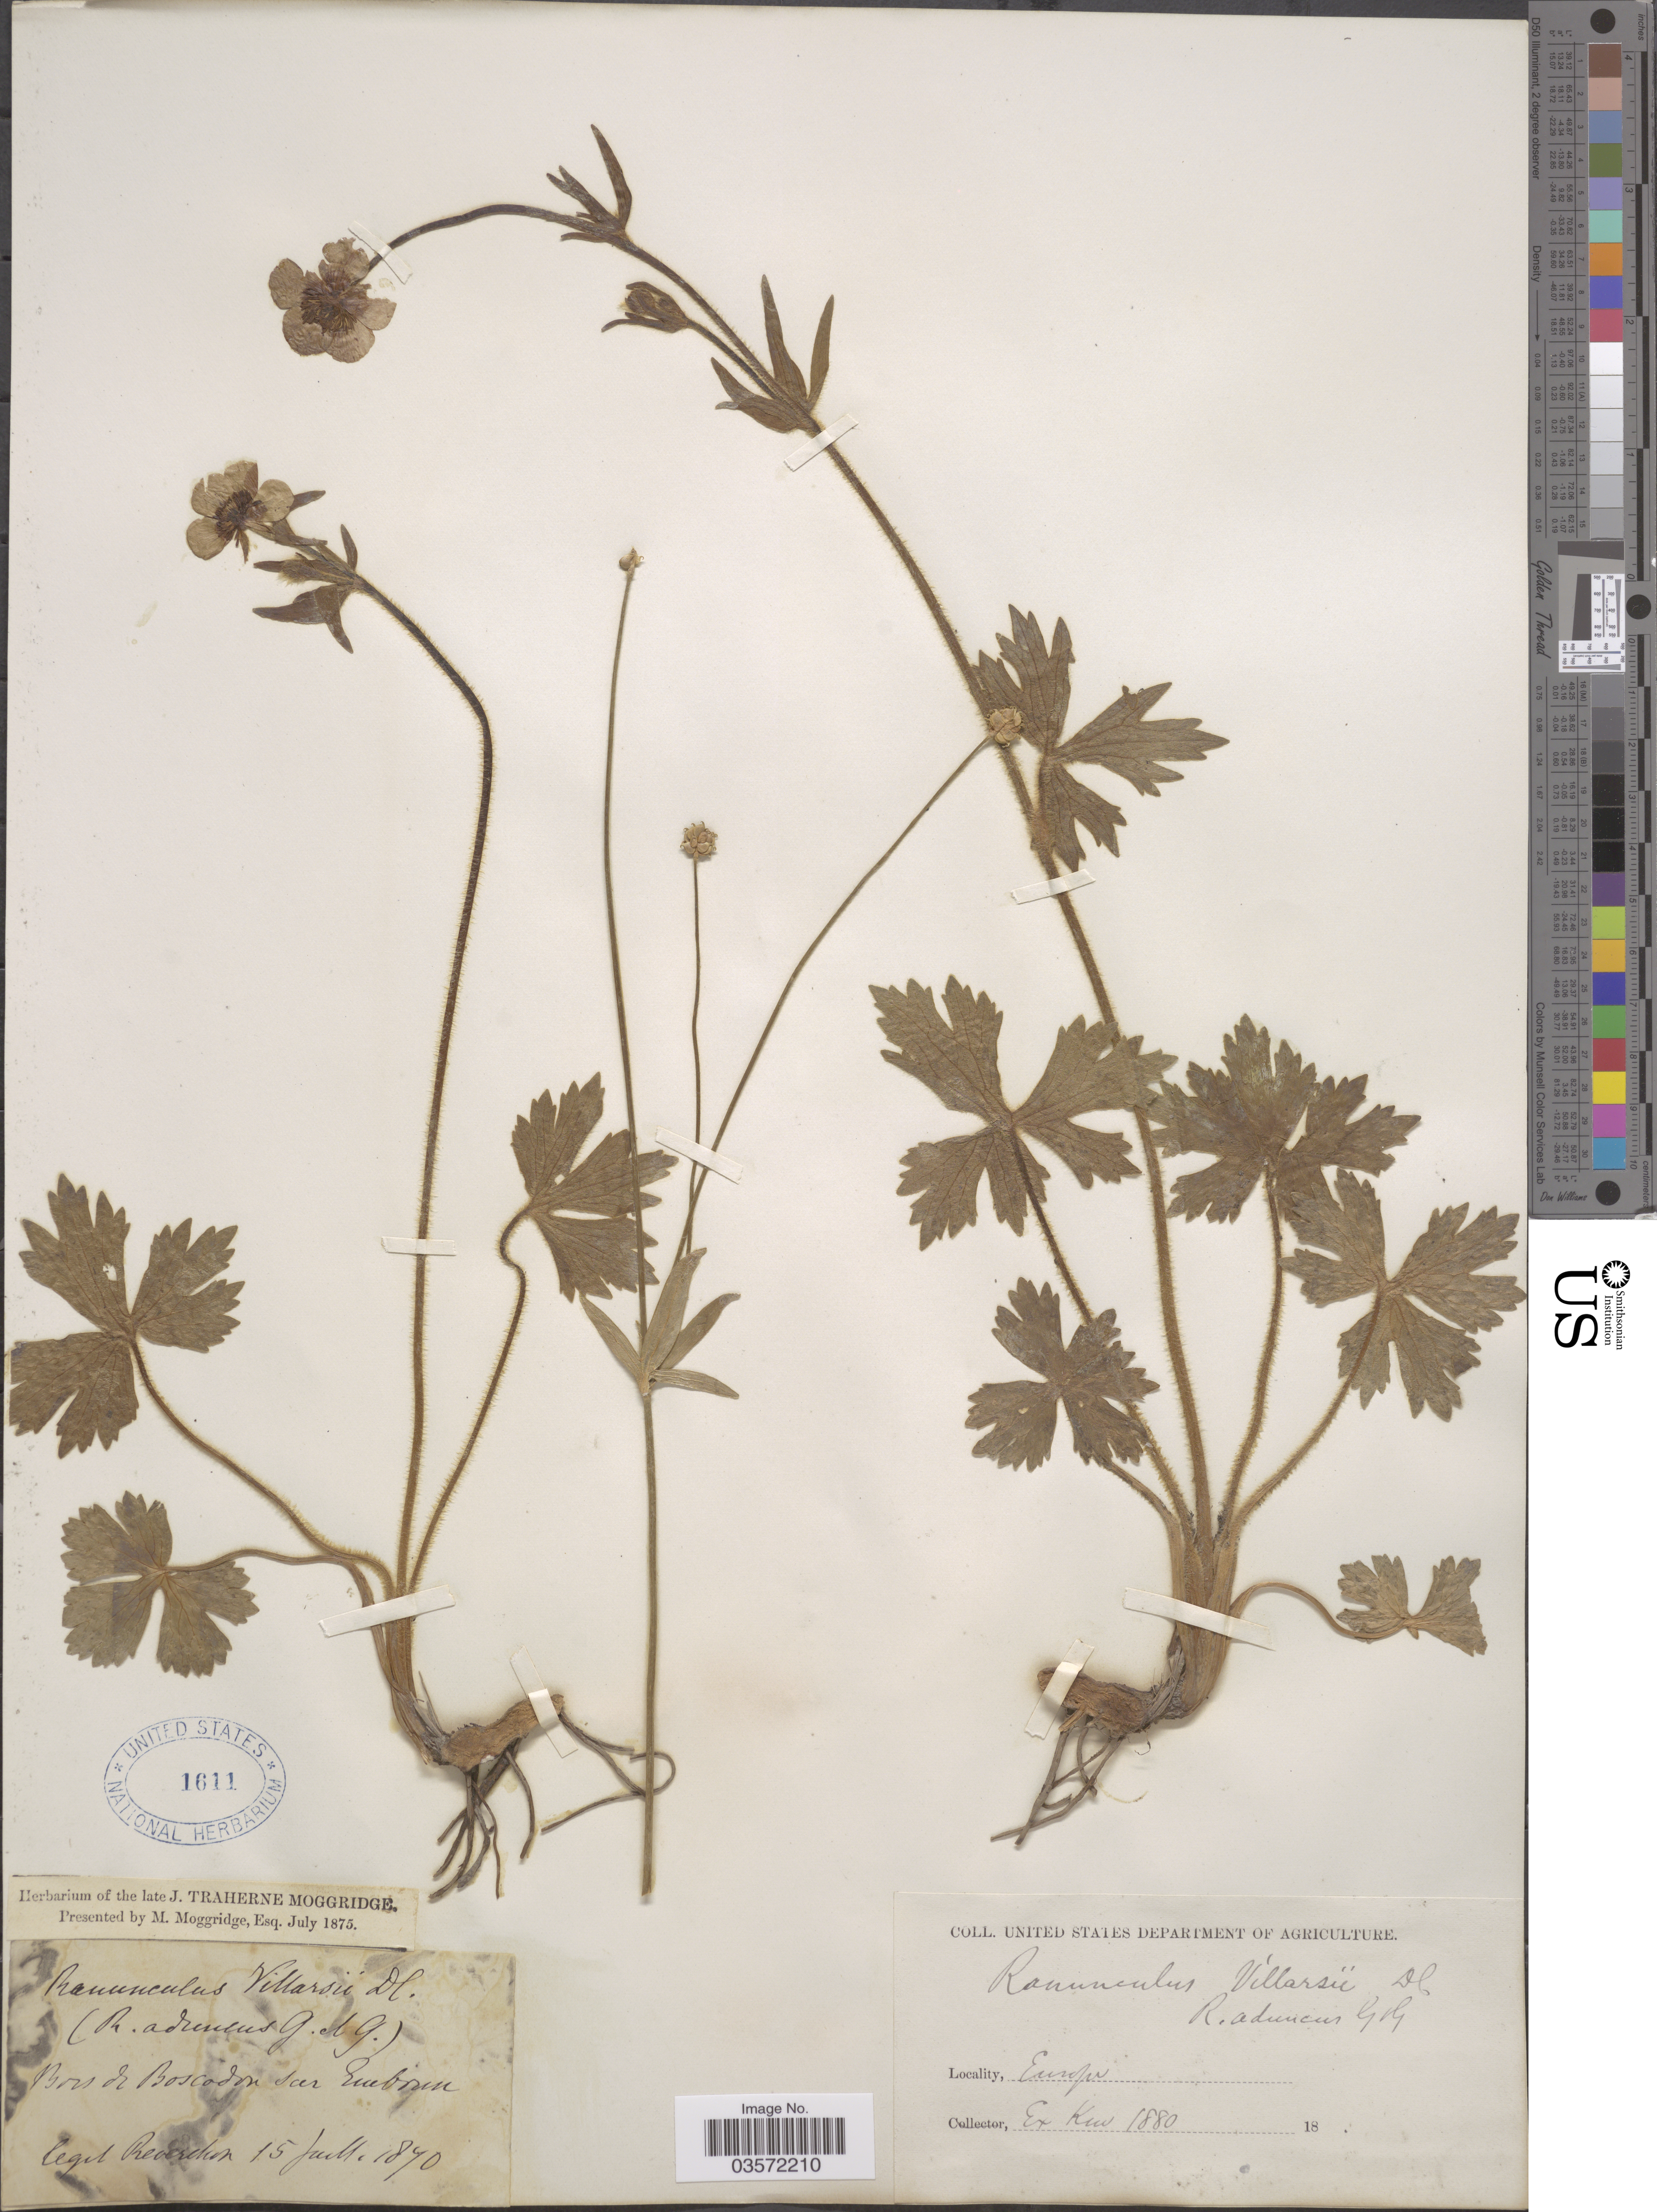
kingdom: Plantae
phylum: Tracheophyta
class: Magnoliopsida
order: Ranunculales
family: Ranunculaceae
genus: Ranunculus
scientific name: Ranunculus villarsii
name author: DC.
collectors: -. Reverchon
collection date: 1870-07-15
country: France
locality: Bois di Boscodon sar Embrun. Europe.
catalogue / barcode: US 1611